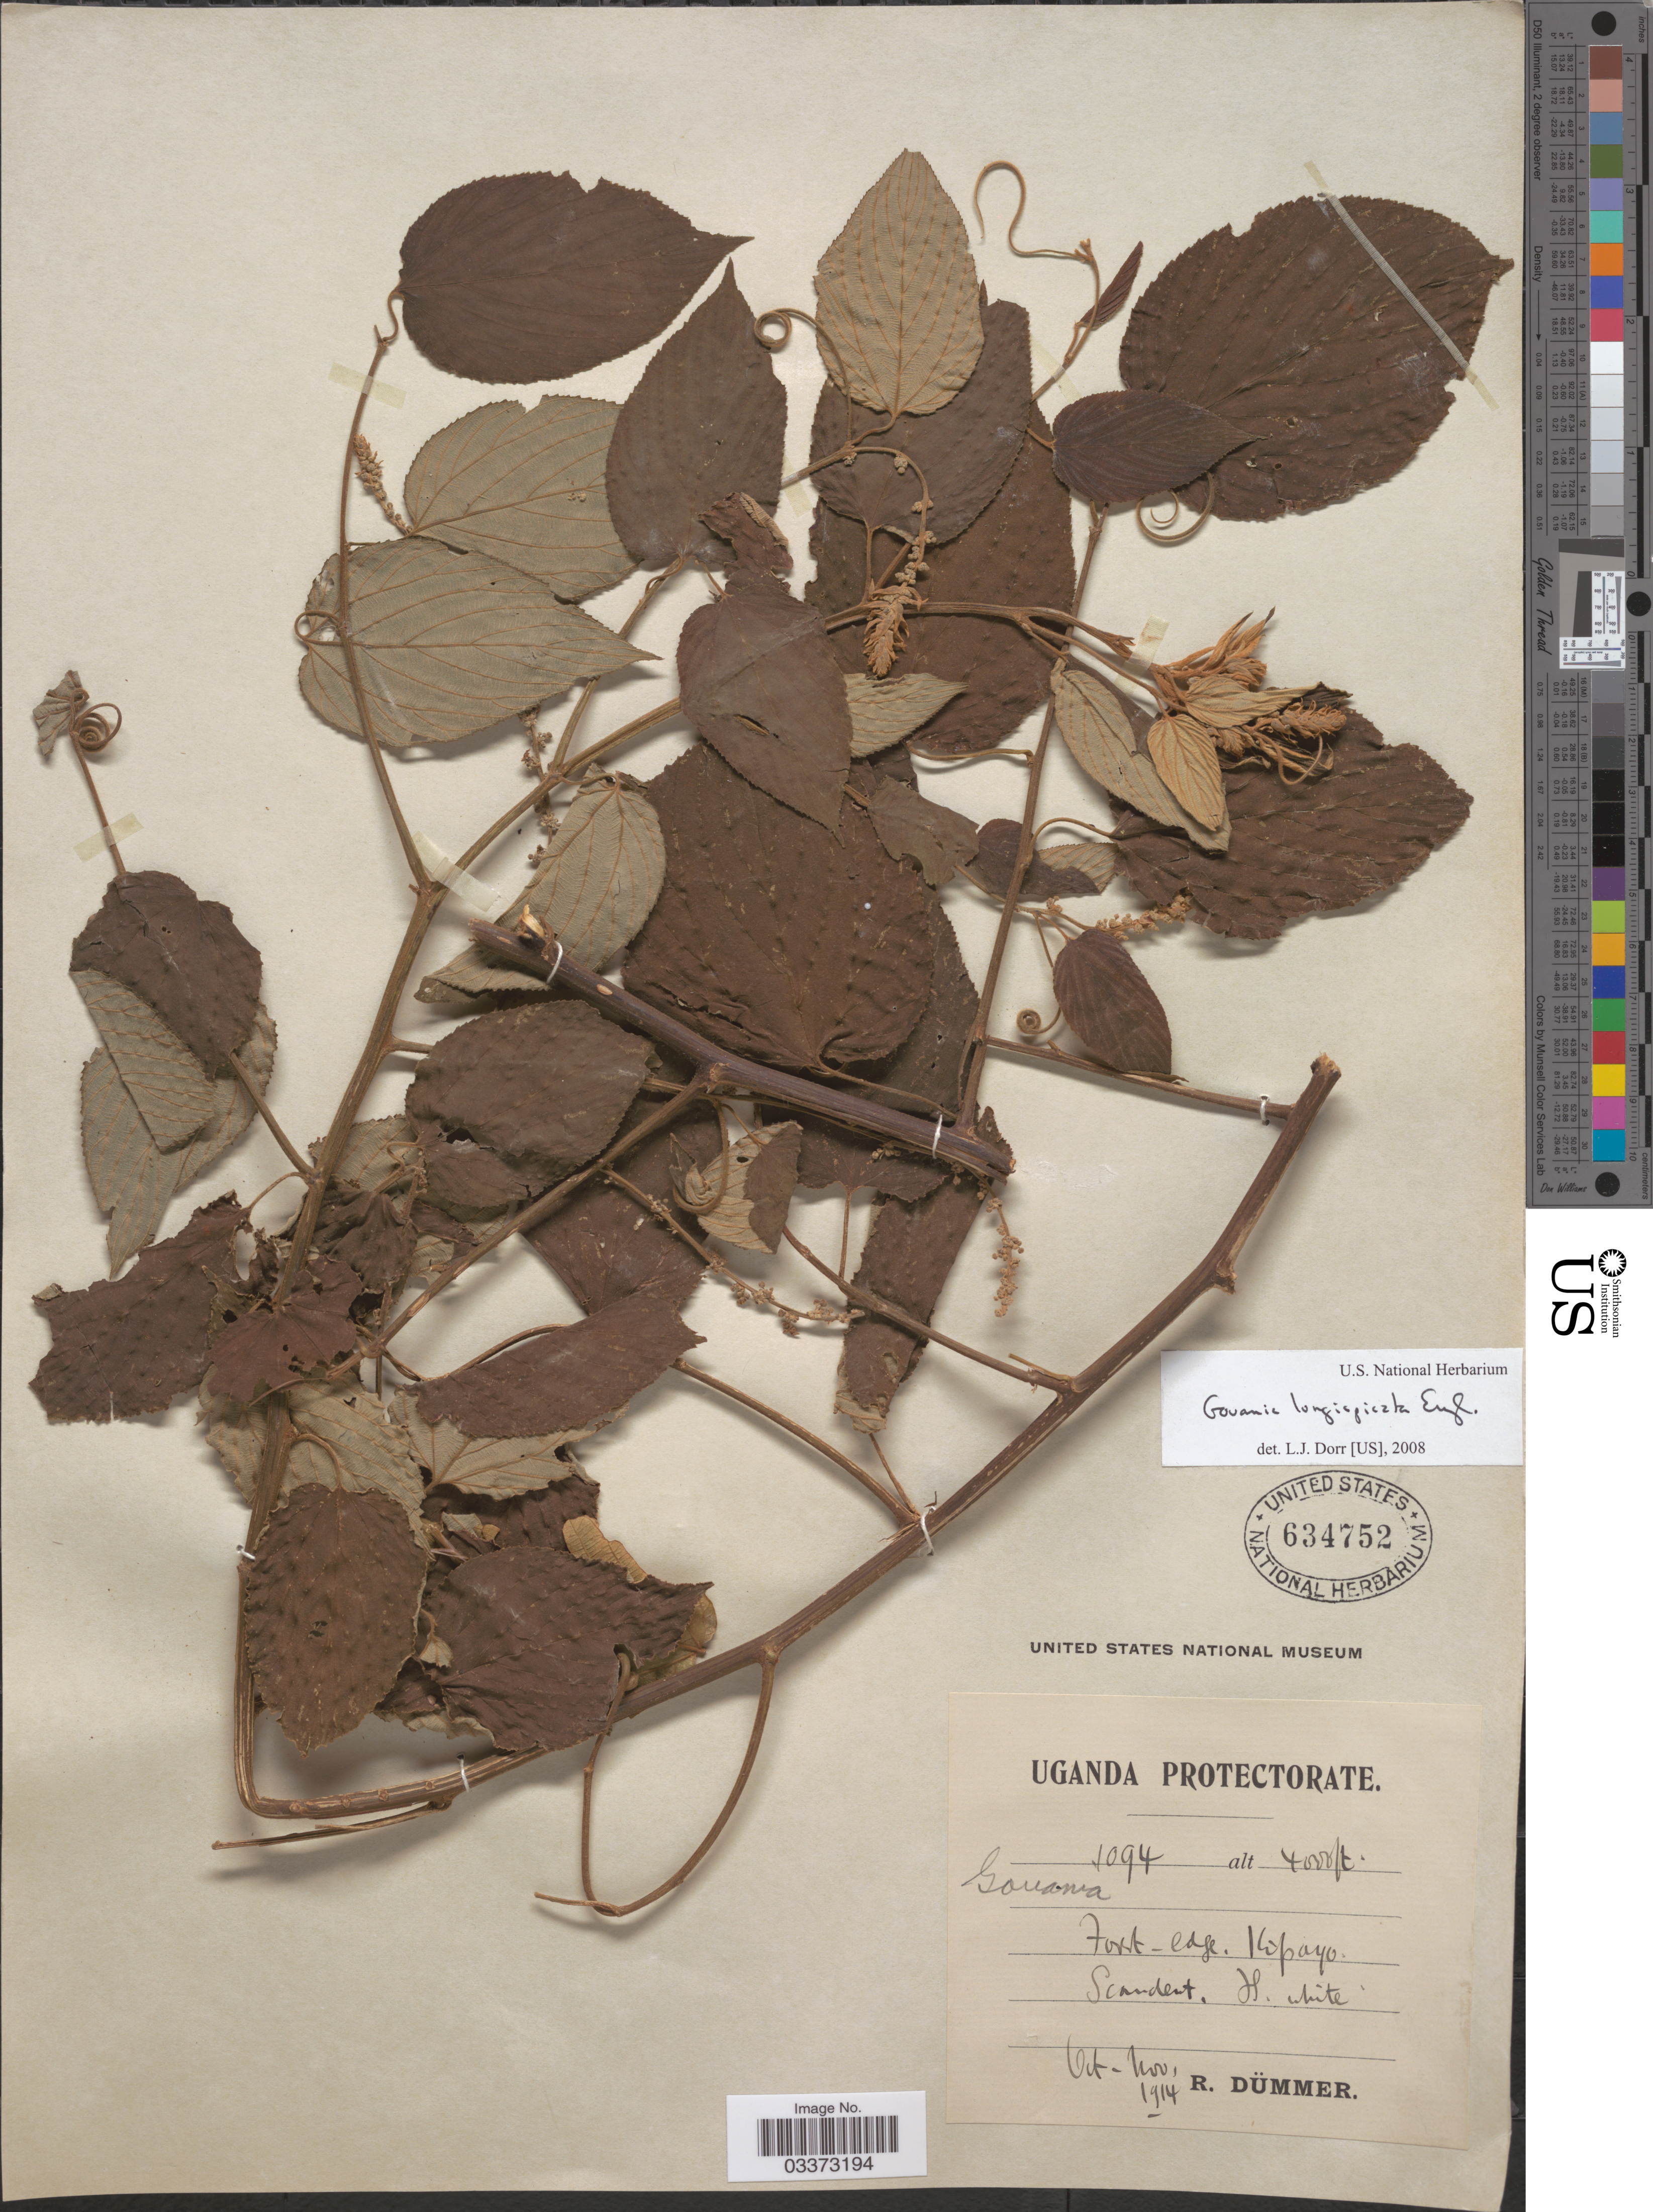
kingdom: Plantae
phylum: Tracheophyta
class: Magnoliopsida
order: Rosales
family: Rhamnaceae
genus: Gouania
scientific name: Gouania longispicata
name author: Engl.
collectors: R. A. Dümmer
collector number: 1094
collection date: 1914-10/1914-11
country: Uganda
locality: Uganda Protectorate. Forest edge. Kipayo.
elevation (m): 1219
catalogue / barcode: US 634752